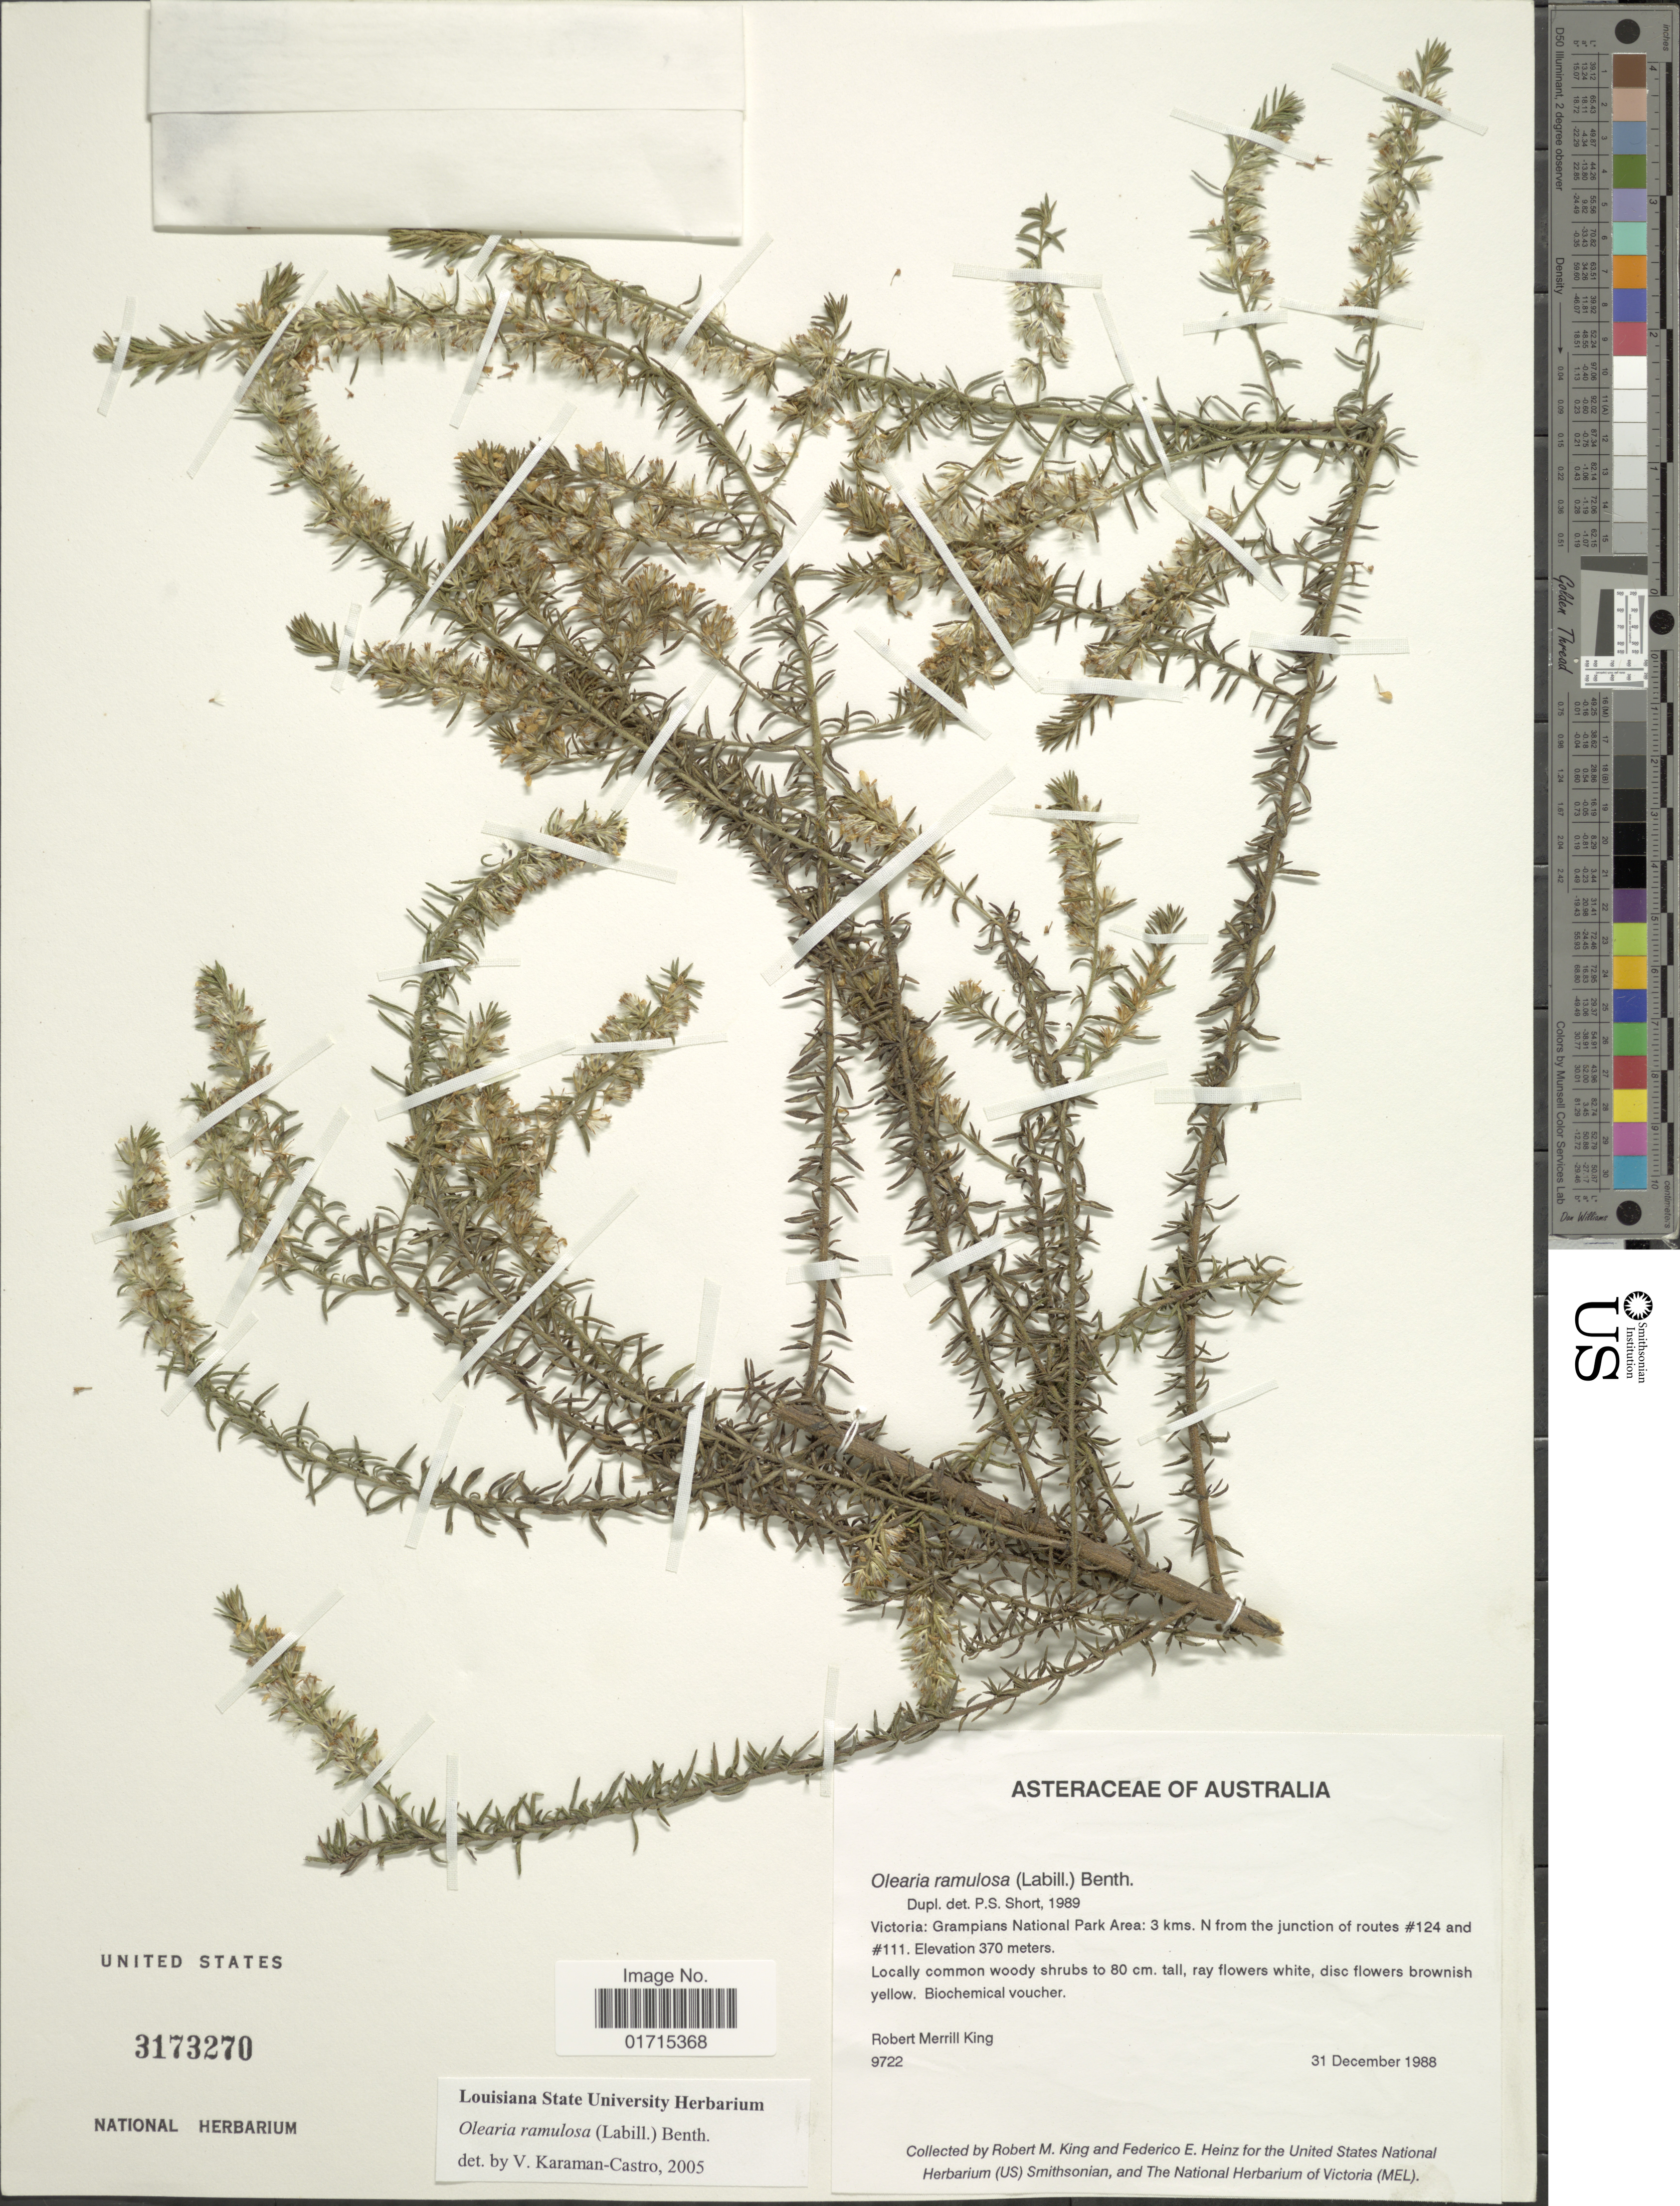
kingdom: Plantae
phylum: Tracheophyta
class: Magnoliopsida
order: Asterales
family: Asteraceae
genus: Olearia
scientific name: Olearia ramulosa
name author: (Labill.) Benth.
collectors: R. M. King & F. Heinz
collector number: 9722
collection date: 1988-12-31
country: Australia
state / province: Victoria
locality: Victoria: Grampians National Park Area: 3 kms. N from the junction of routes #124 and #111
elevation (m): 370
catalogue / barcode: US 3173270